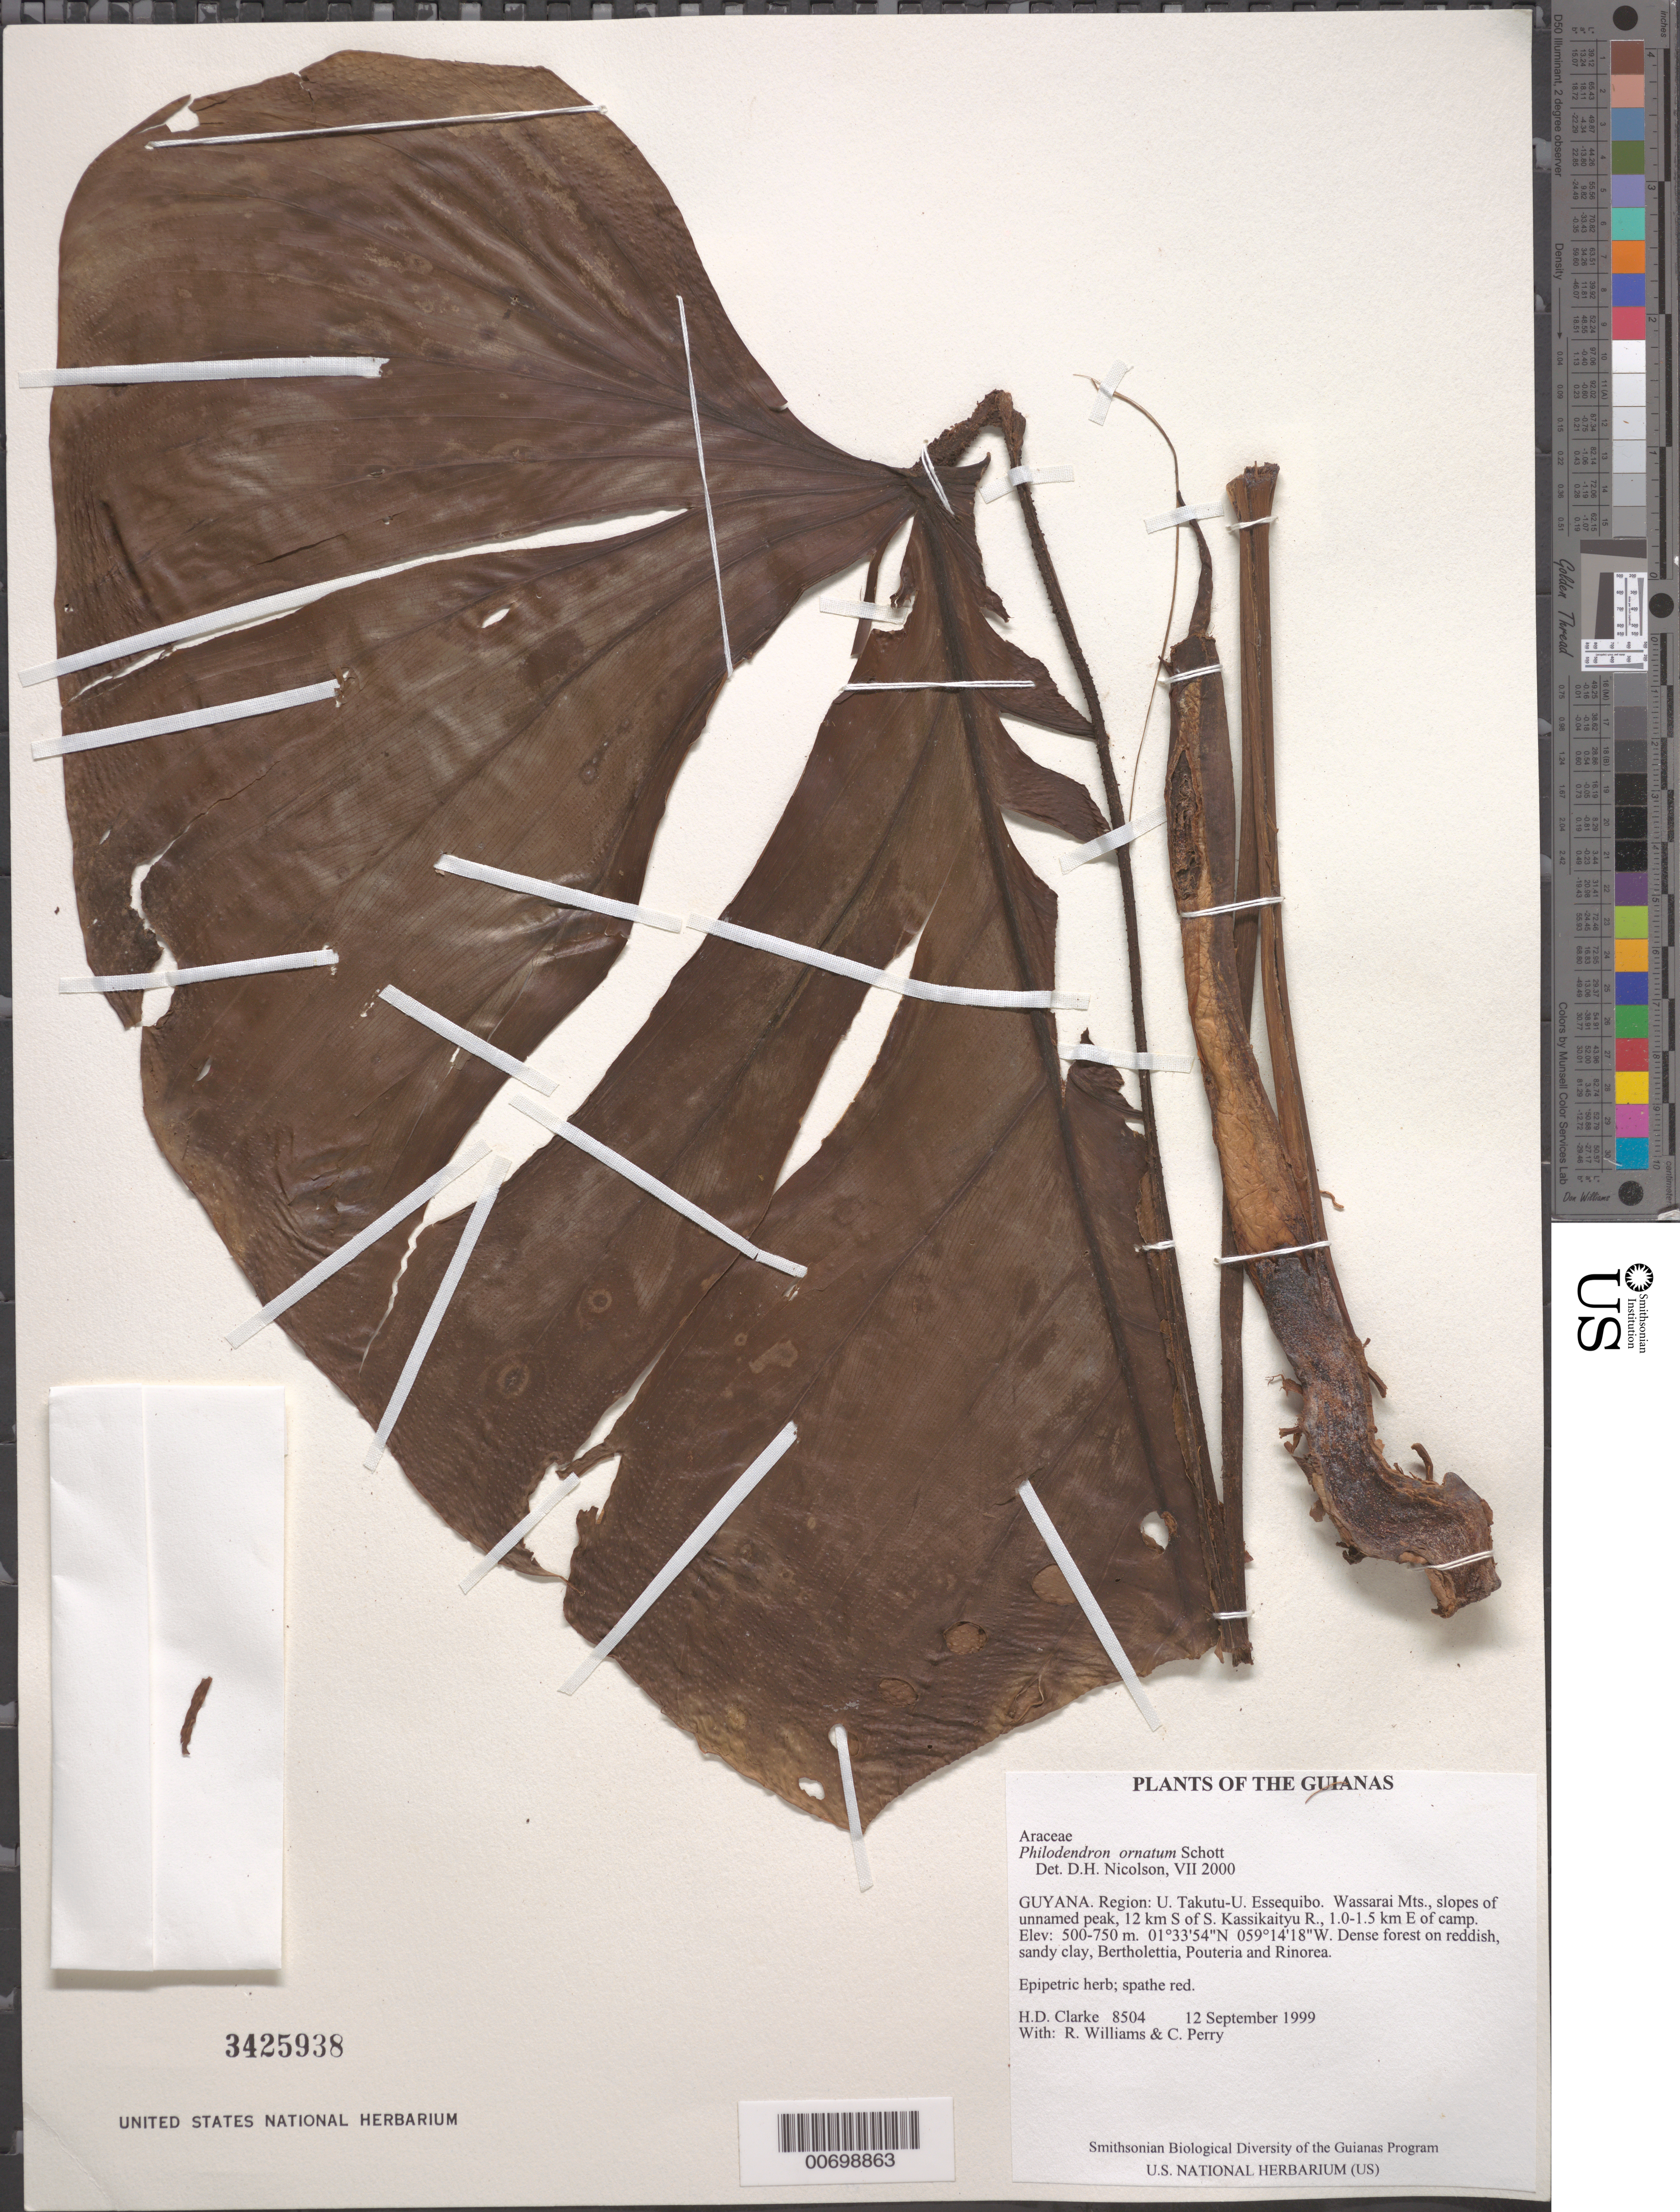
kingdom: Plantae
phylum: Tracheophyta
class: Liliopsida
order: Alismatales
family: Araceae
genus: Philodendron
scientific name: Philodendron ornatum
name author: Schott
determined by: Nicolson, Dan H.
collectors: H. D. Clarke, R. Williams & C. Perry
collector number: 8504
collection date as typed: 12 September 1999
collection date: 1999-09-12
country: Guyana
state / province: U. Takutu-U. Essequibo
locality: Wassarai Mts., slopes of unnamed peak, 12 km S of S. Kassikaityu R., 1.0-1.5 km E of camp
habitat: Dense forest on reddish, sandy clay, Bertholettia, Pouteria and Rinorea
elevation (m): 500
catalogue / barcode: US 3425938